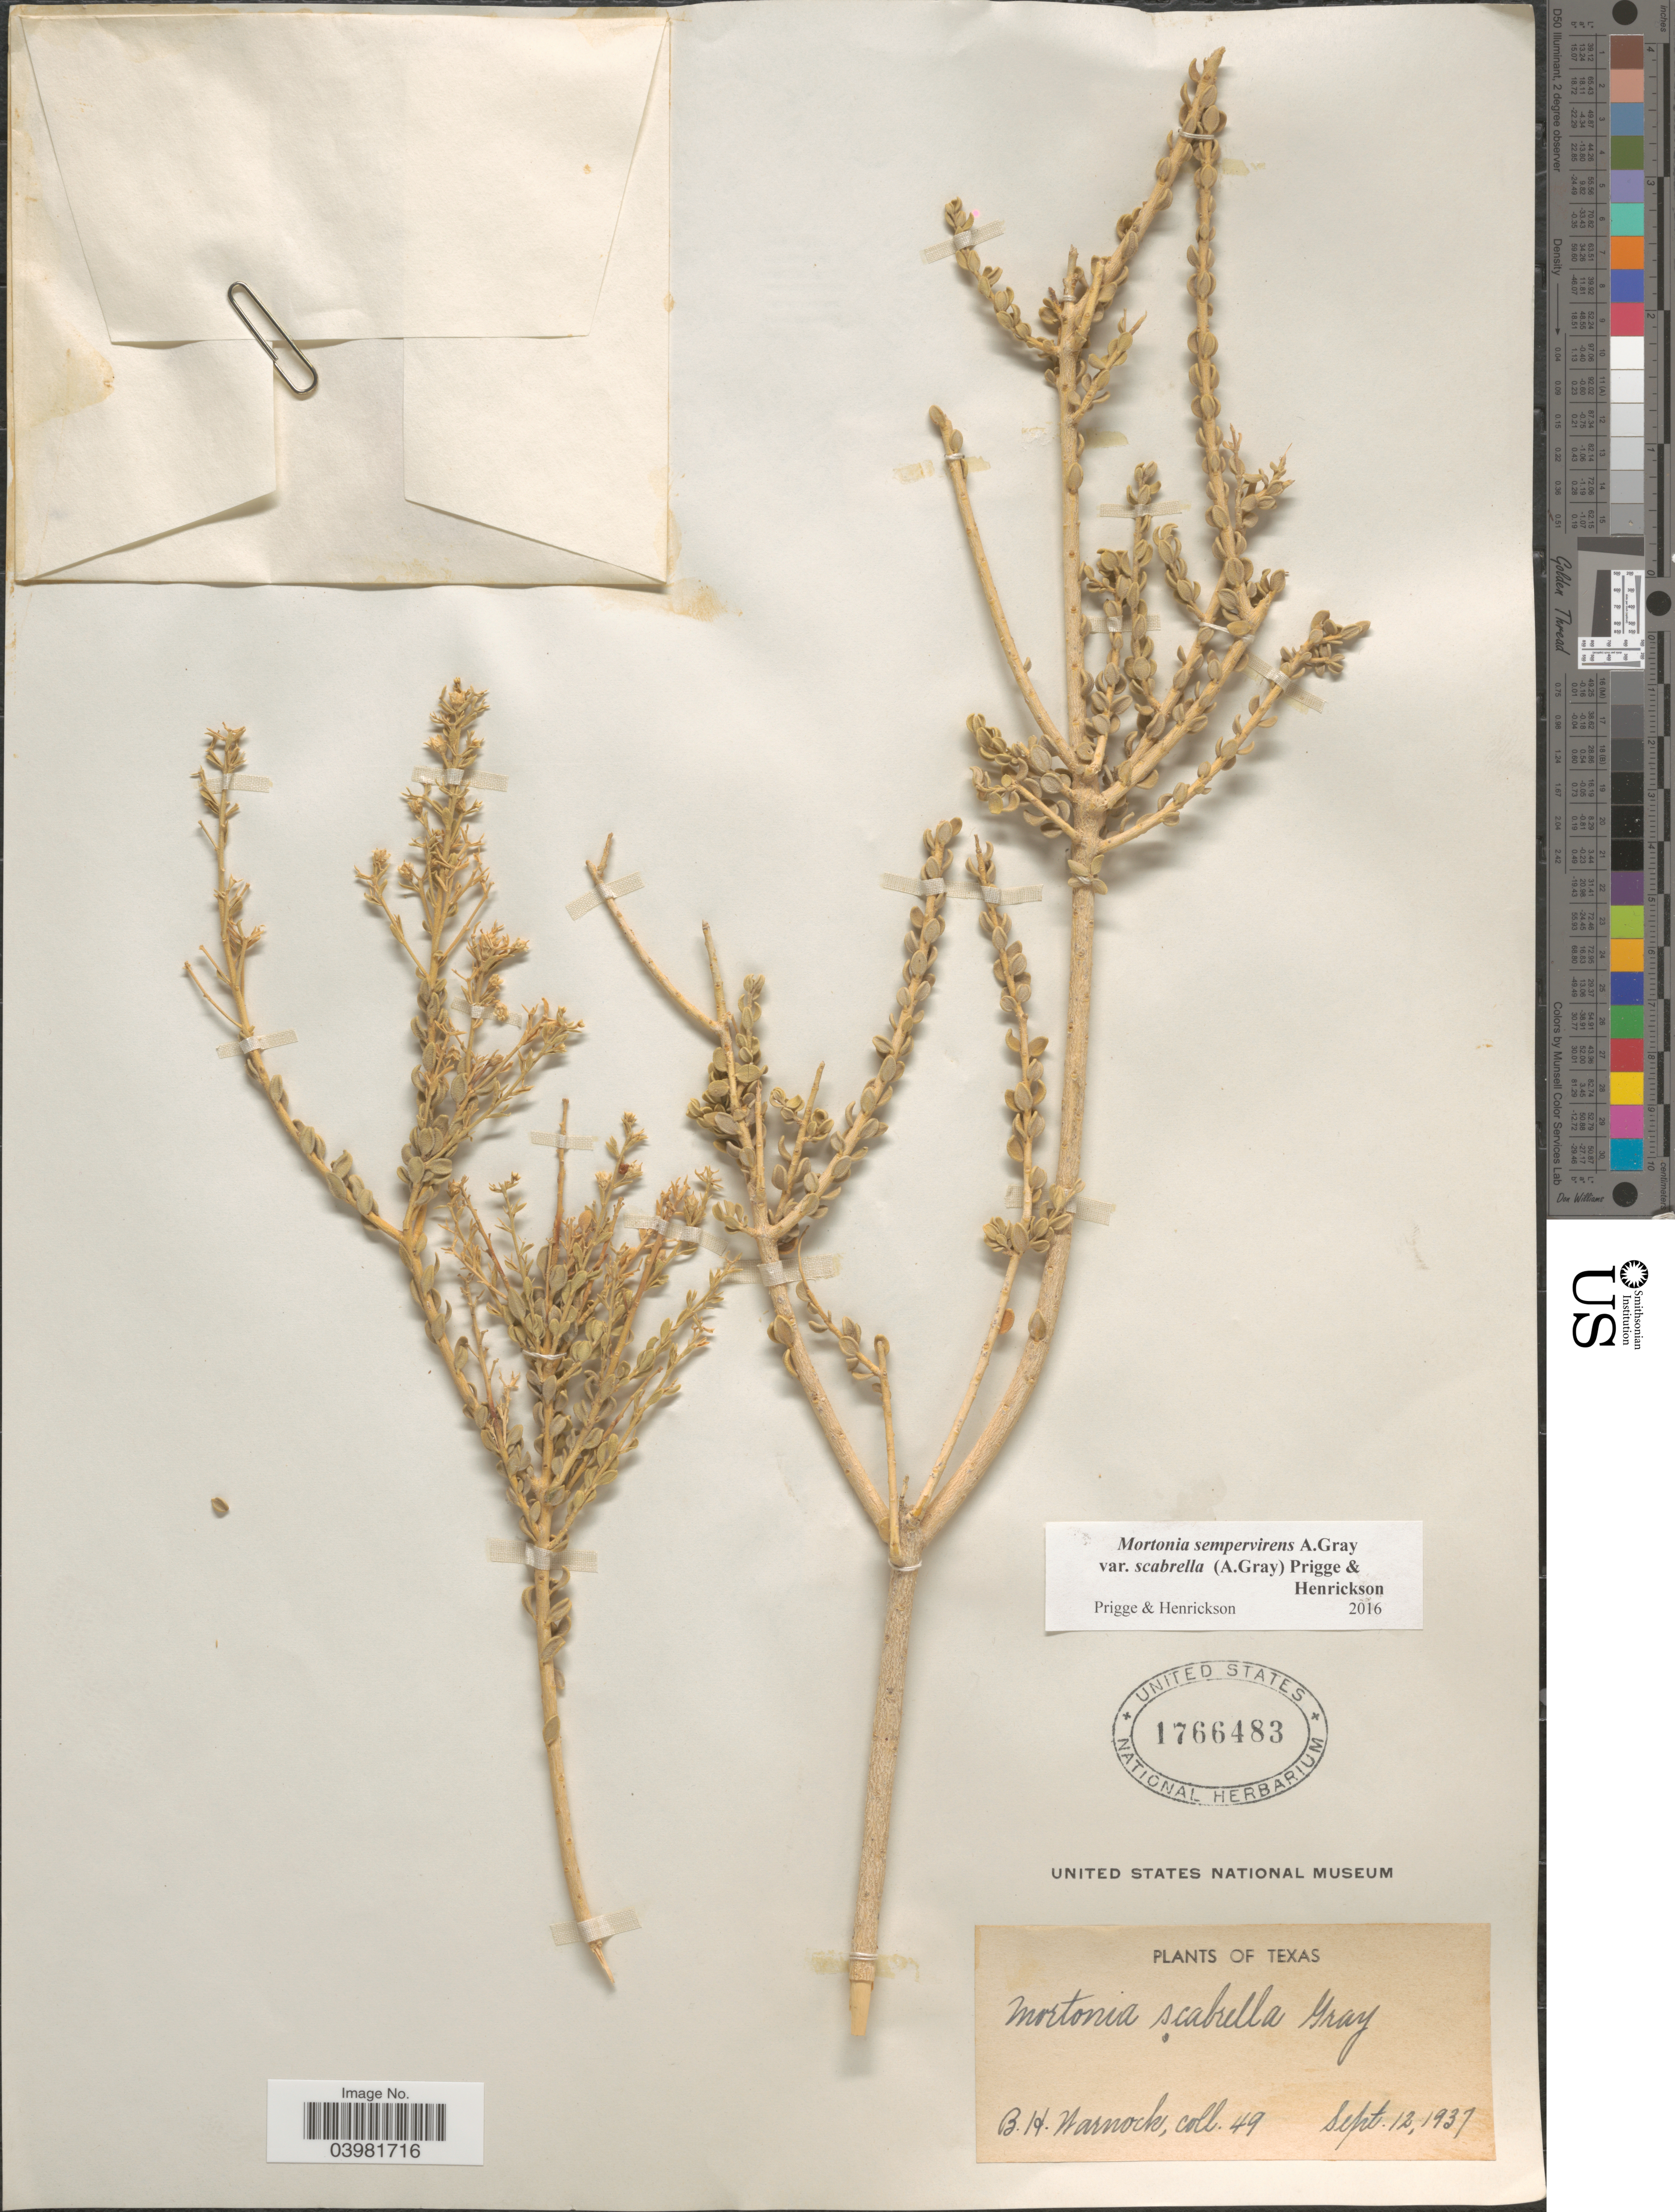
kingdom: Plantae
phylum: Tracheophyta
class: Magnoliopsida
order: Celastrales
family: Celastraceae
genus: Mortonia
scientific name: Mortonia scabrella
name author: A. Gray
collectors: B. H. Warnock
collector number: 49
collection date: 1937-09-12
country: United States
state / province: Texas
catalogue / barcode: US 1766483